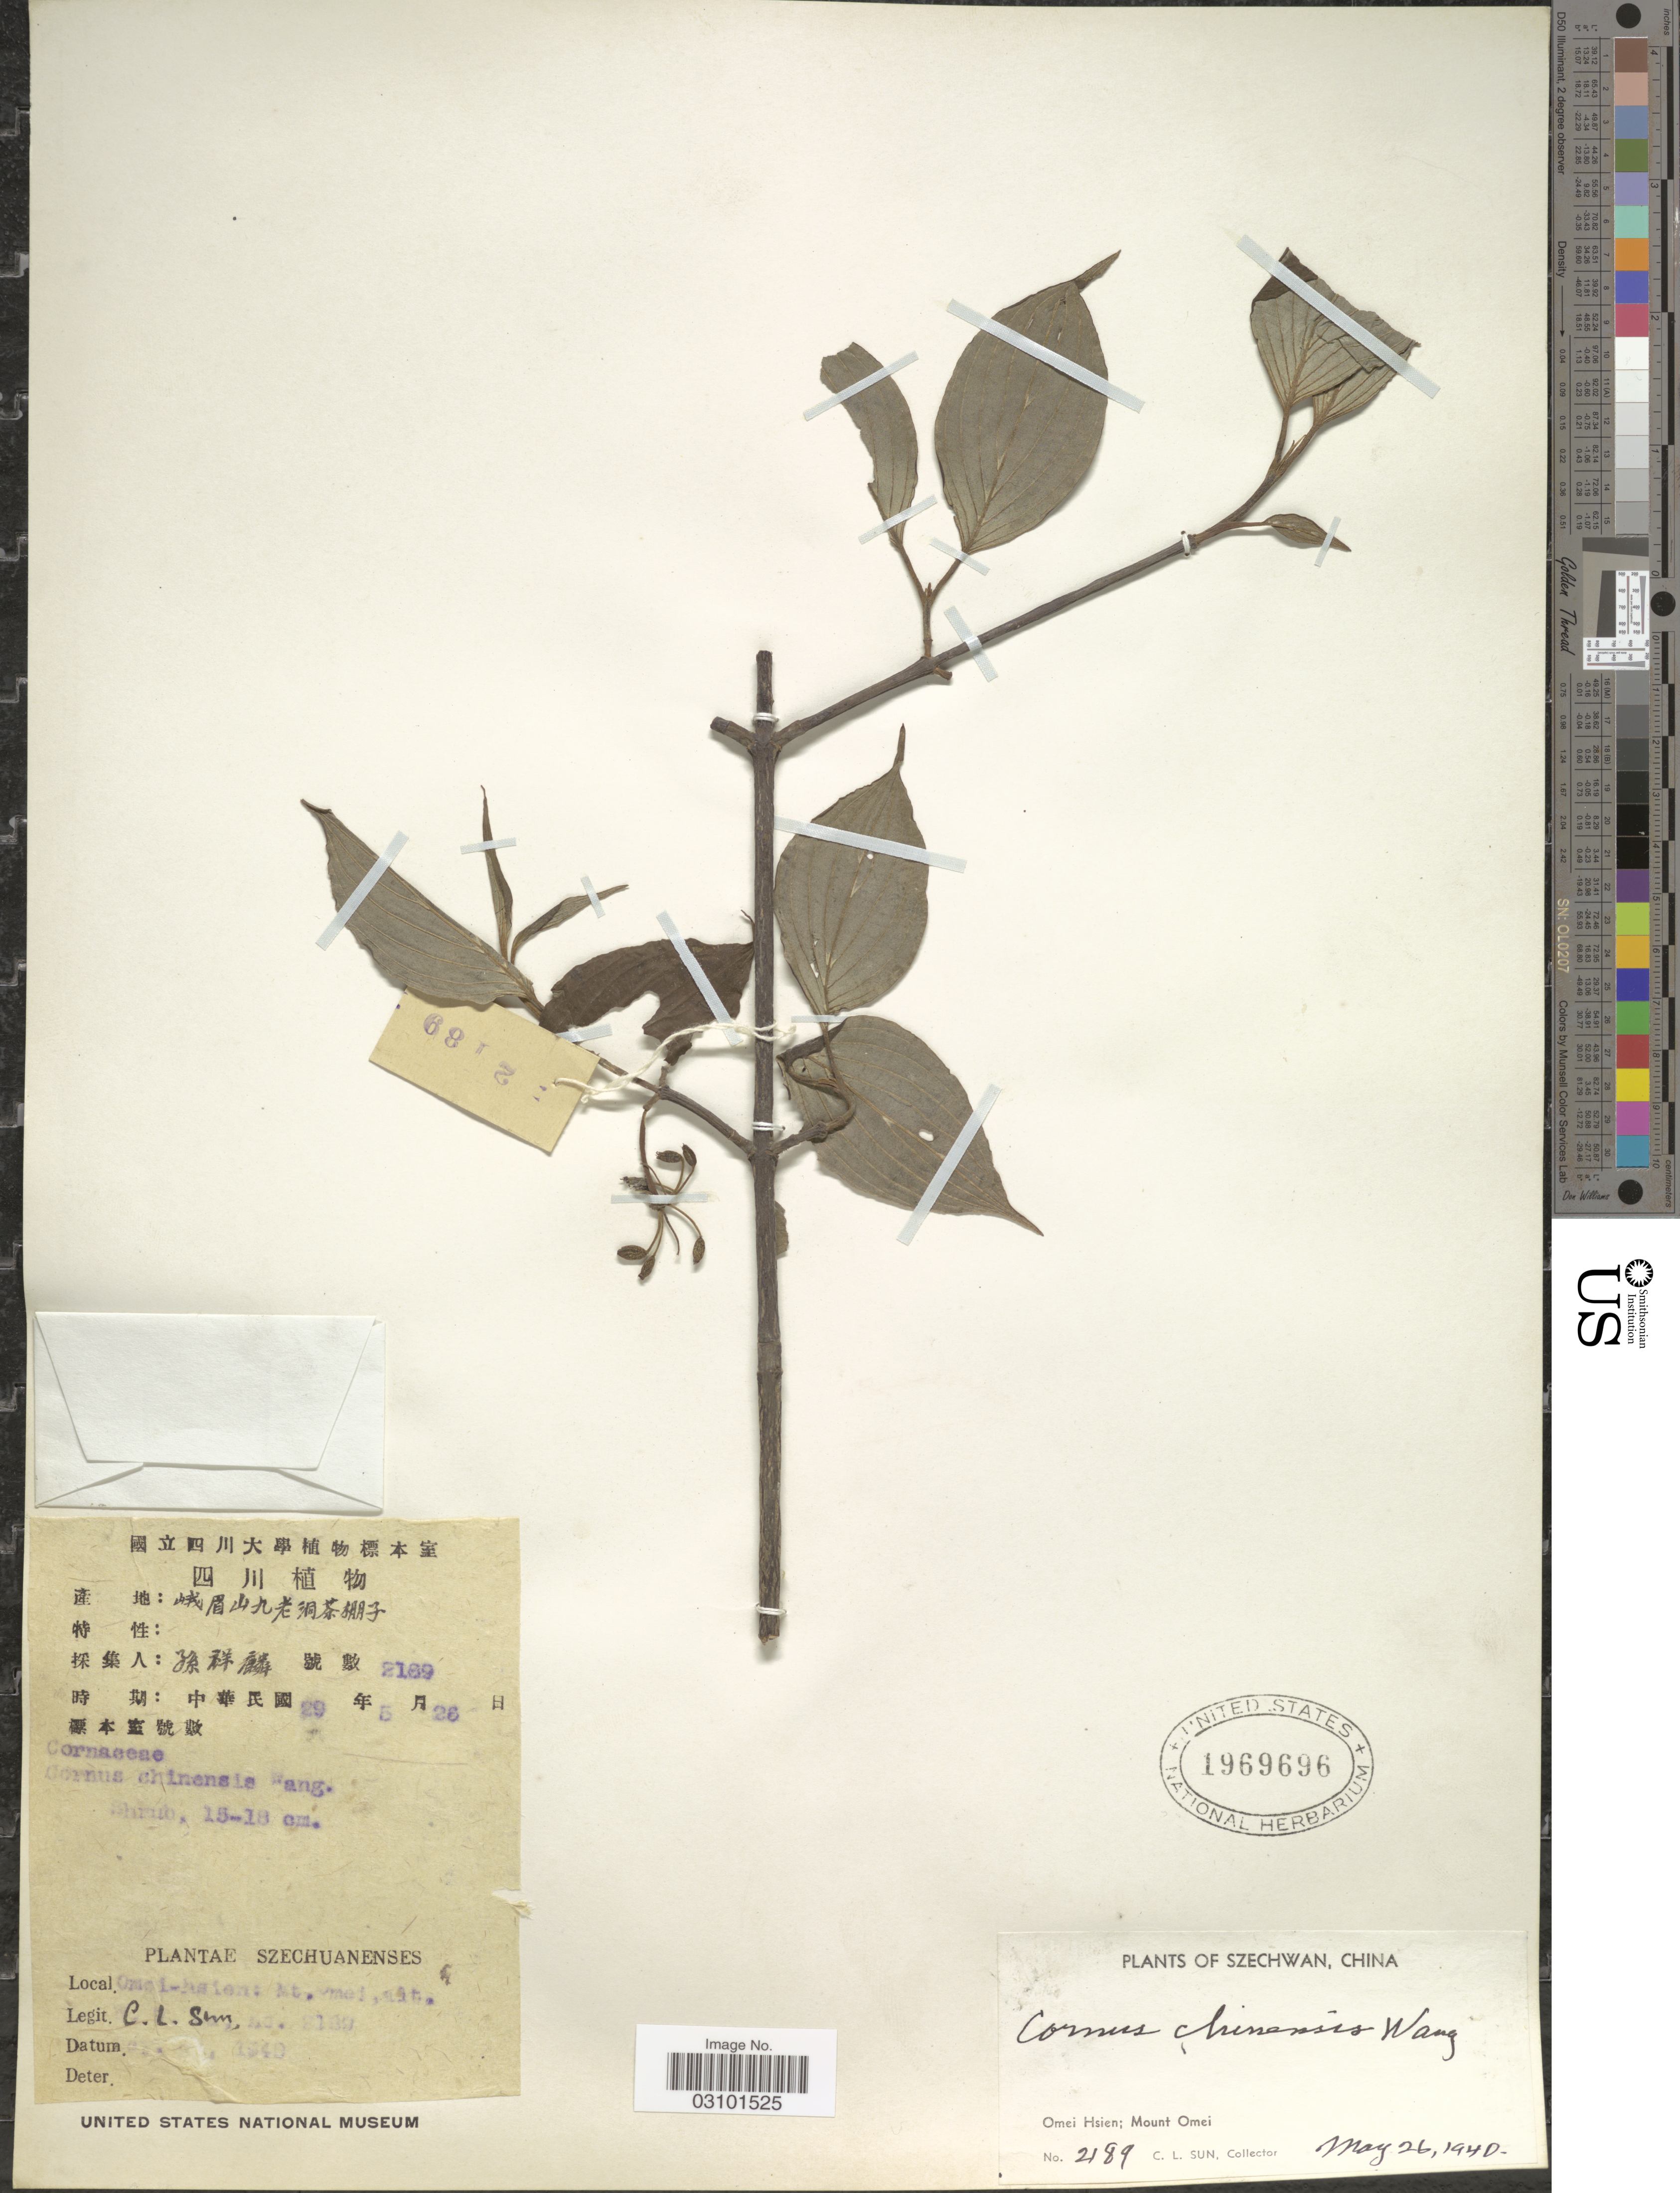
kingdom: Plantae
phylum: Tracheophyta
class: Magnoliopsida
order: Cornales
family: Cornaceae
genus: Cornus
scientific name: Cornus chinensis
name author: Wangerin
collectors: C. Sun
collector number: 2189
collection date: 1940-05-26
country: China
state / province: Sichuan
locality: Szechwan. Omei Hsien; Mount Omei.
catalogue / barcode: US 1969696